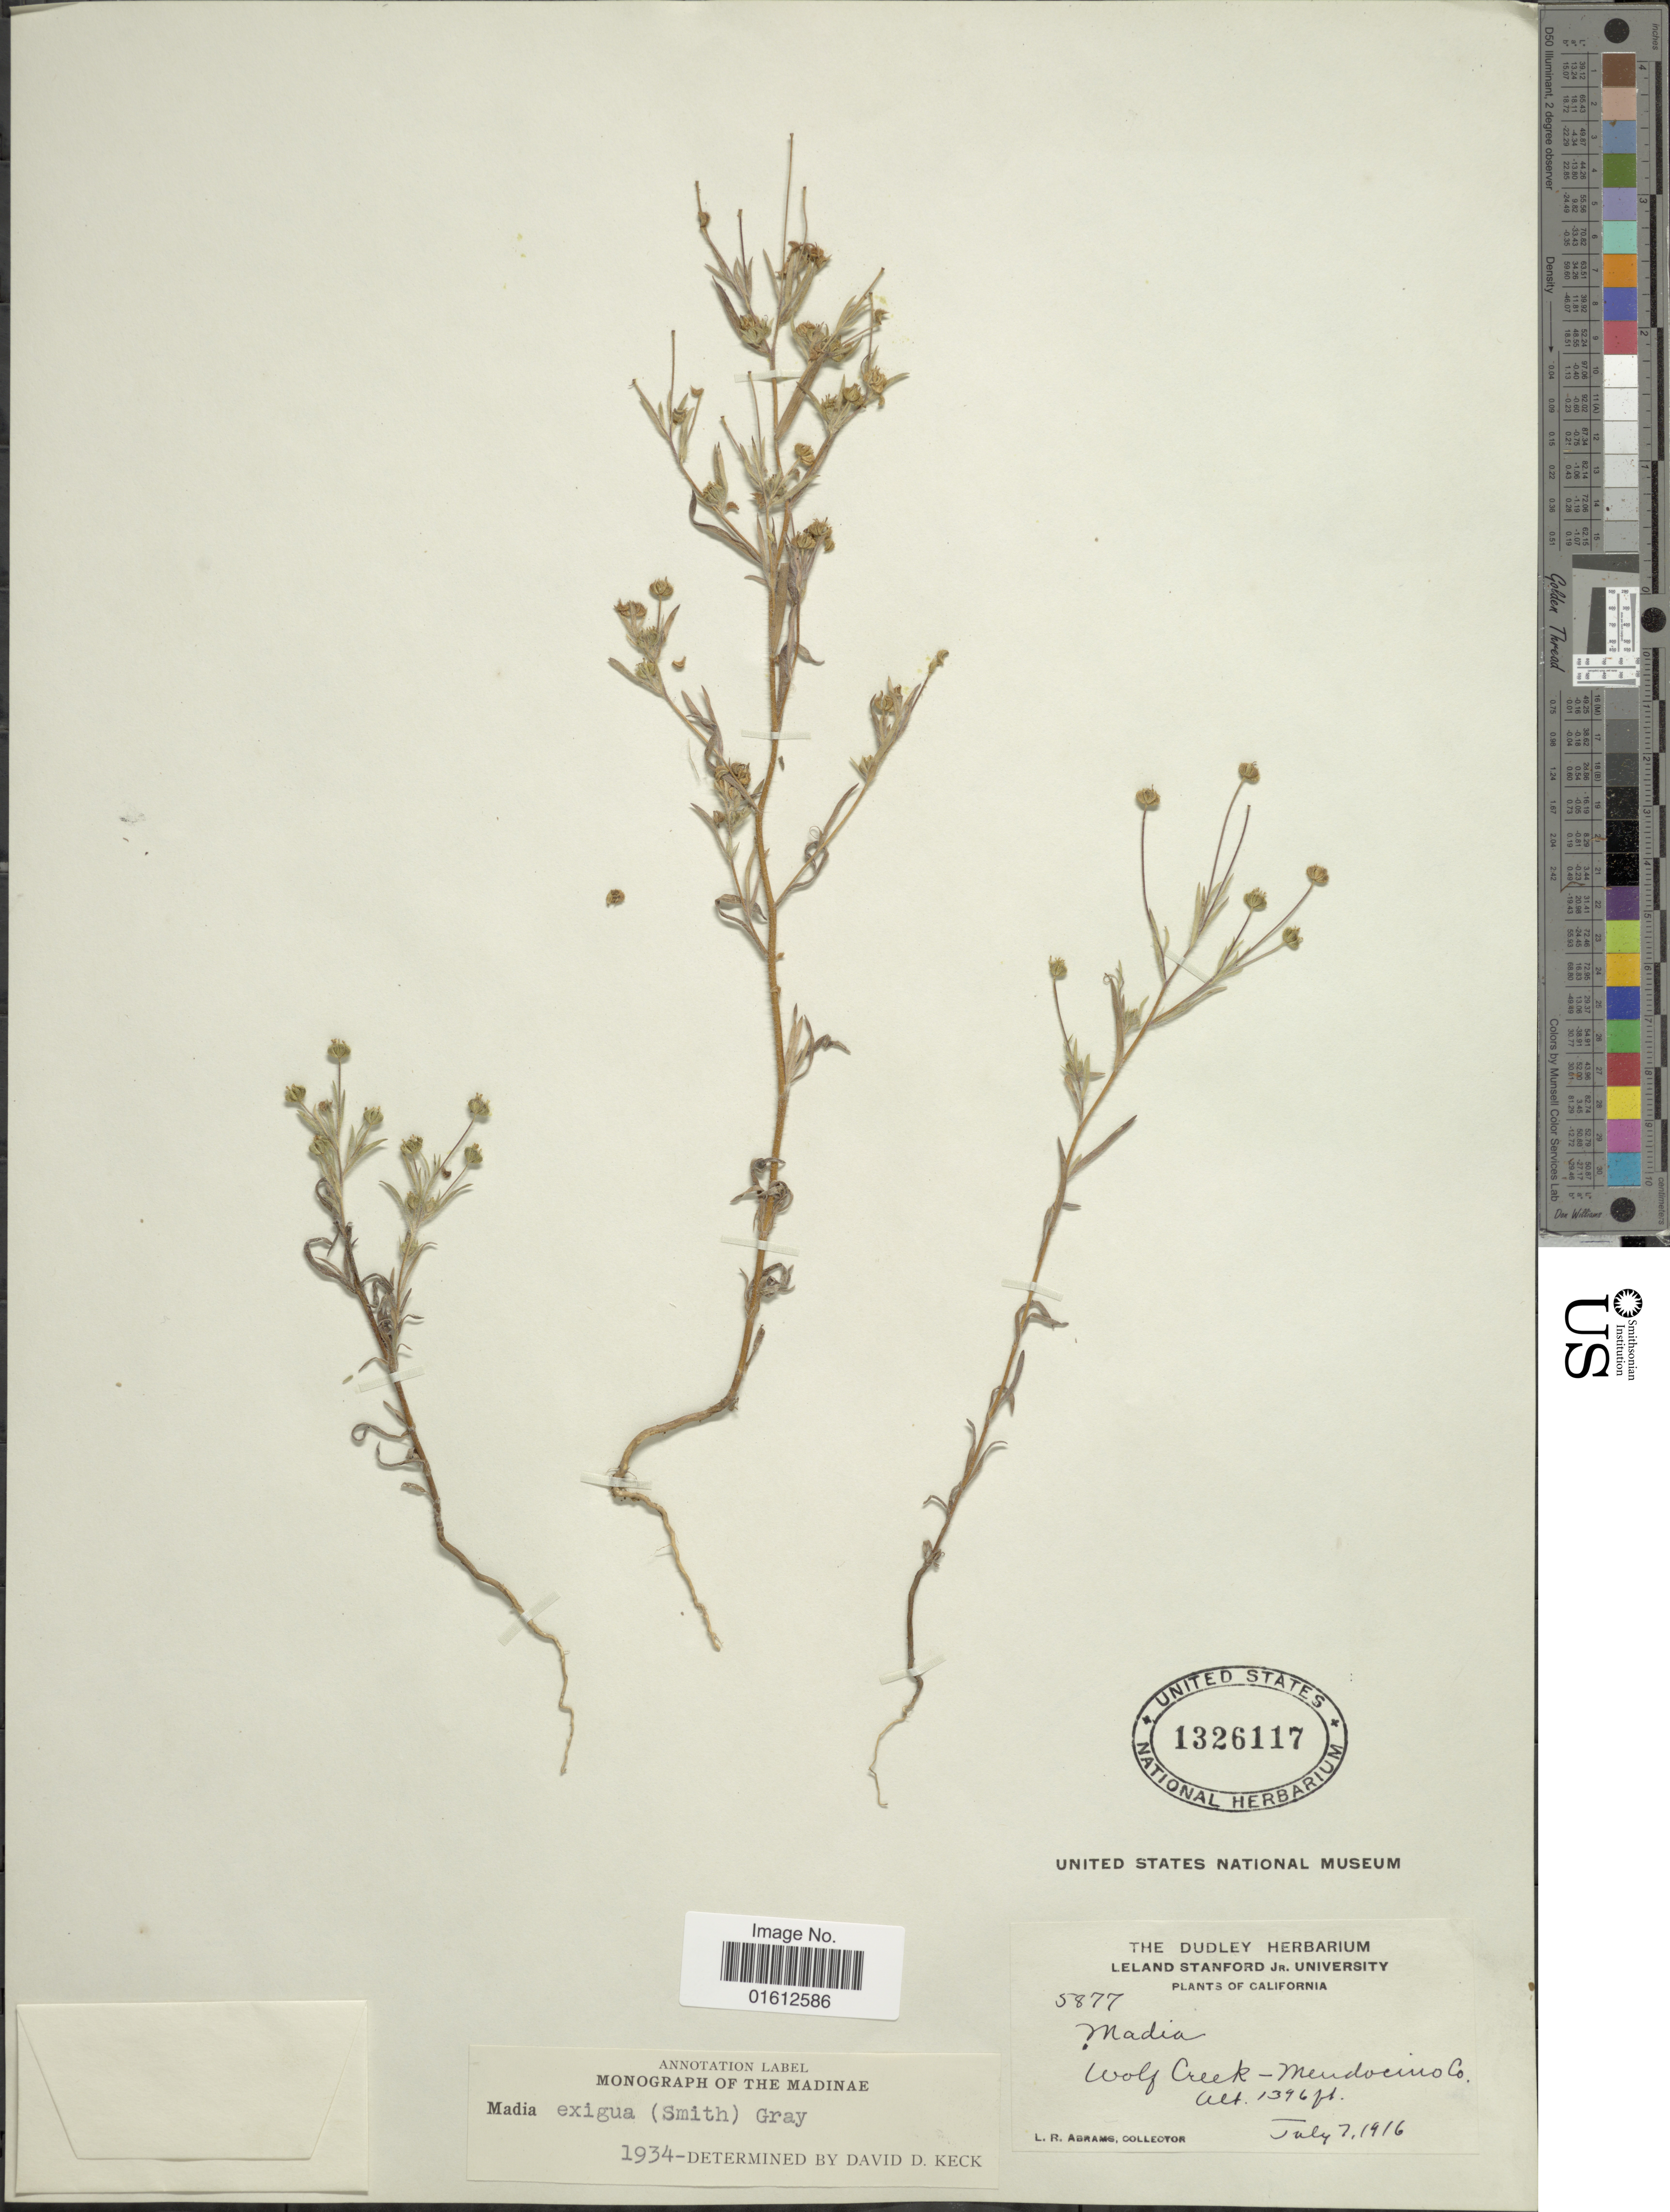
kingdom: Plantae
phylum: Tracheophyta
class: Magnoliopsida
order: Asterales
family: Asteraceae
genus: Madia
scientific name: Madia exigua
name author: (Sm.) A. Gray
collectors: L. Abrams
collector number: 5877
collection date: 1916-07-07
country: United States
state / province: California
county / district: Mendocino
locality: Wolf Creek - Mendocino Co.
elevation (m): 426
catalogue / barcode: US 1326117